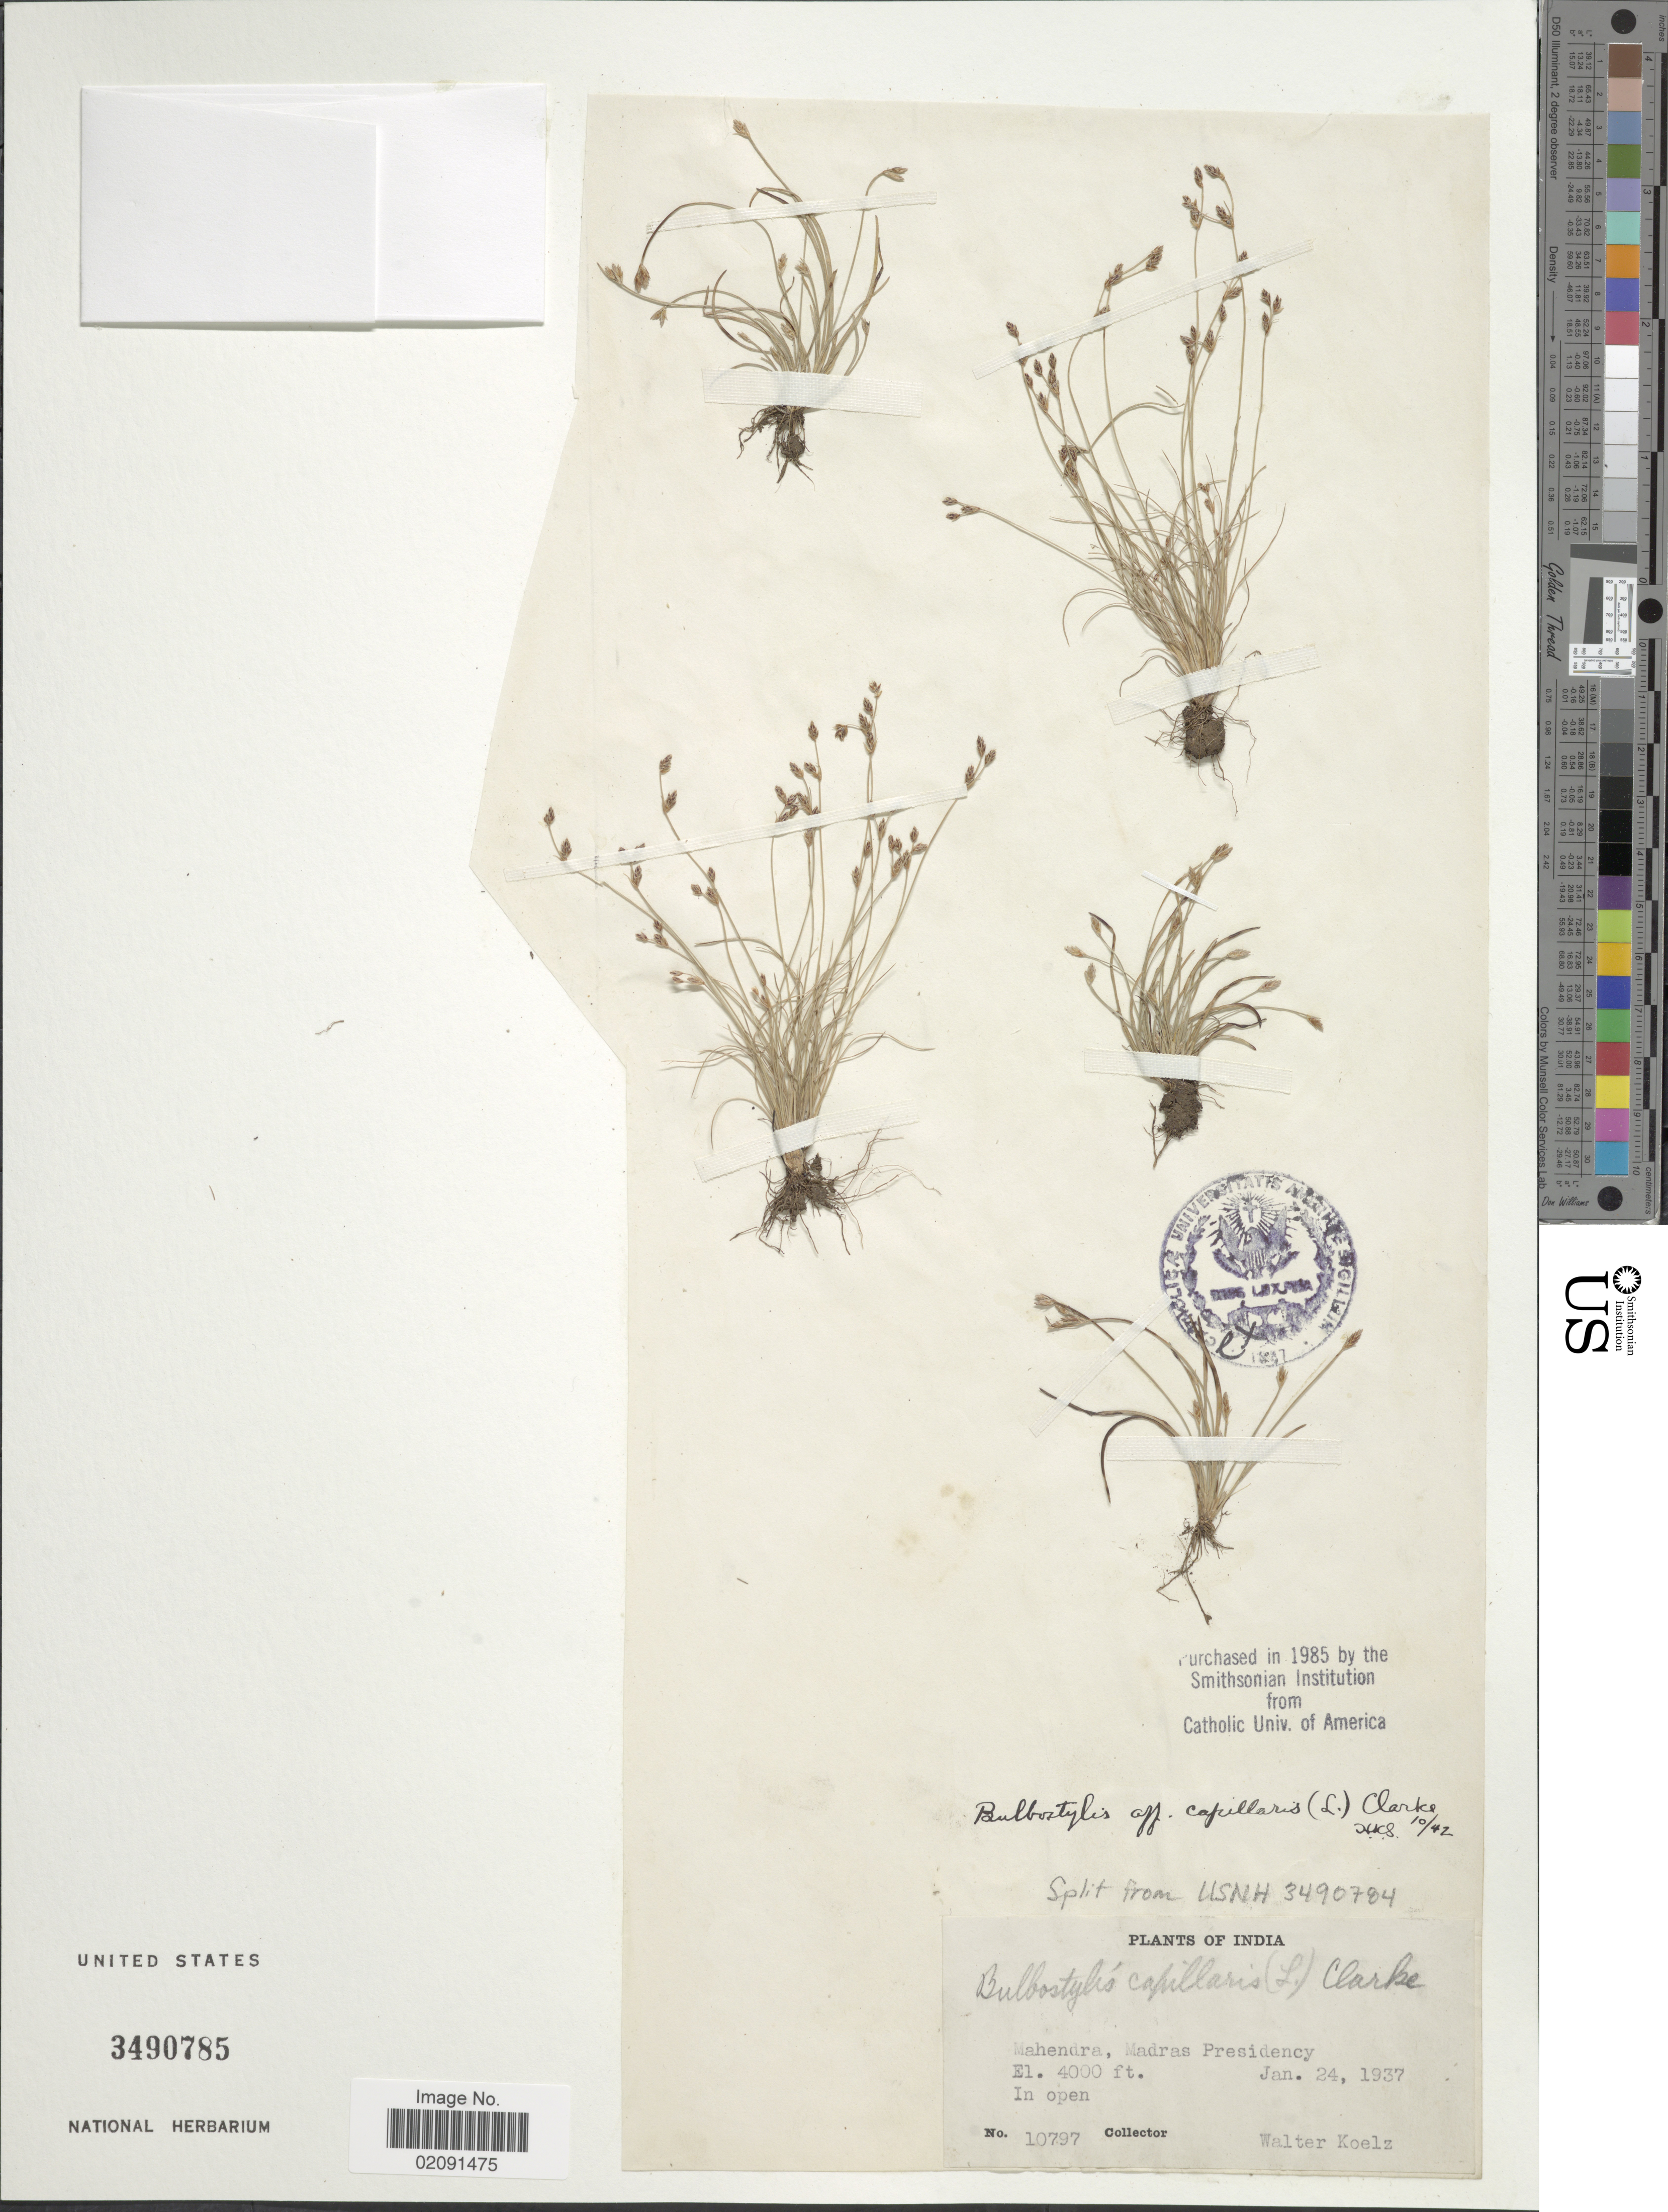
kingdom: Plantae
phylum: Tracheophyta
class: Liliopsida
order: Poales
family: Cyperaceae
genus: Bulbostylis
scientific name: Bulbostylis capillaris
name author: (L.) Kunth ex C.B. Clarke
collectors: W. N. Koelz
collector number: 10797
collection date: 1937-01-24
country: India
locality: Mahendra, Madras Presidency.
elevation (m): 1219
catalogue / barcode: US 3490785